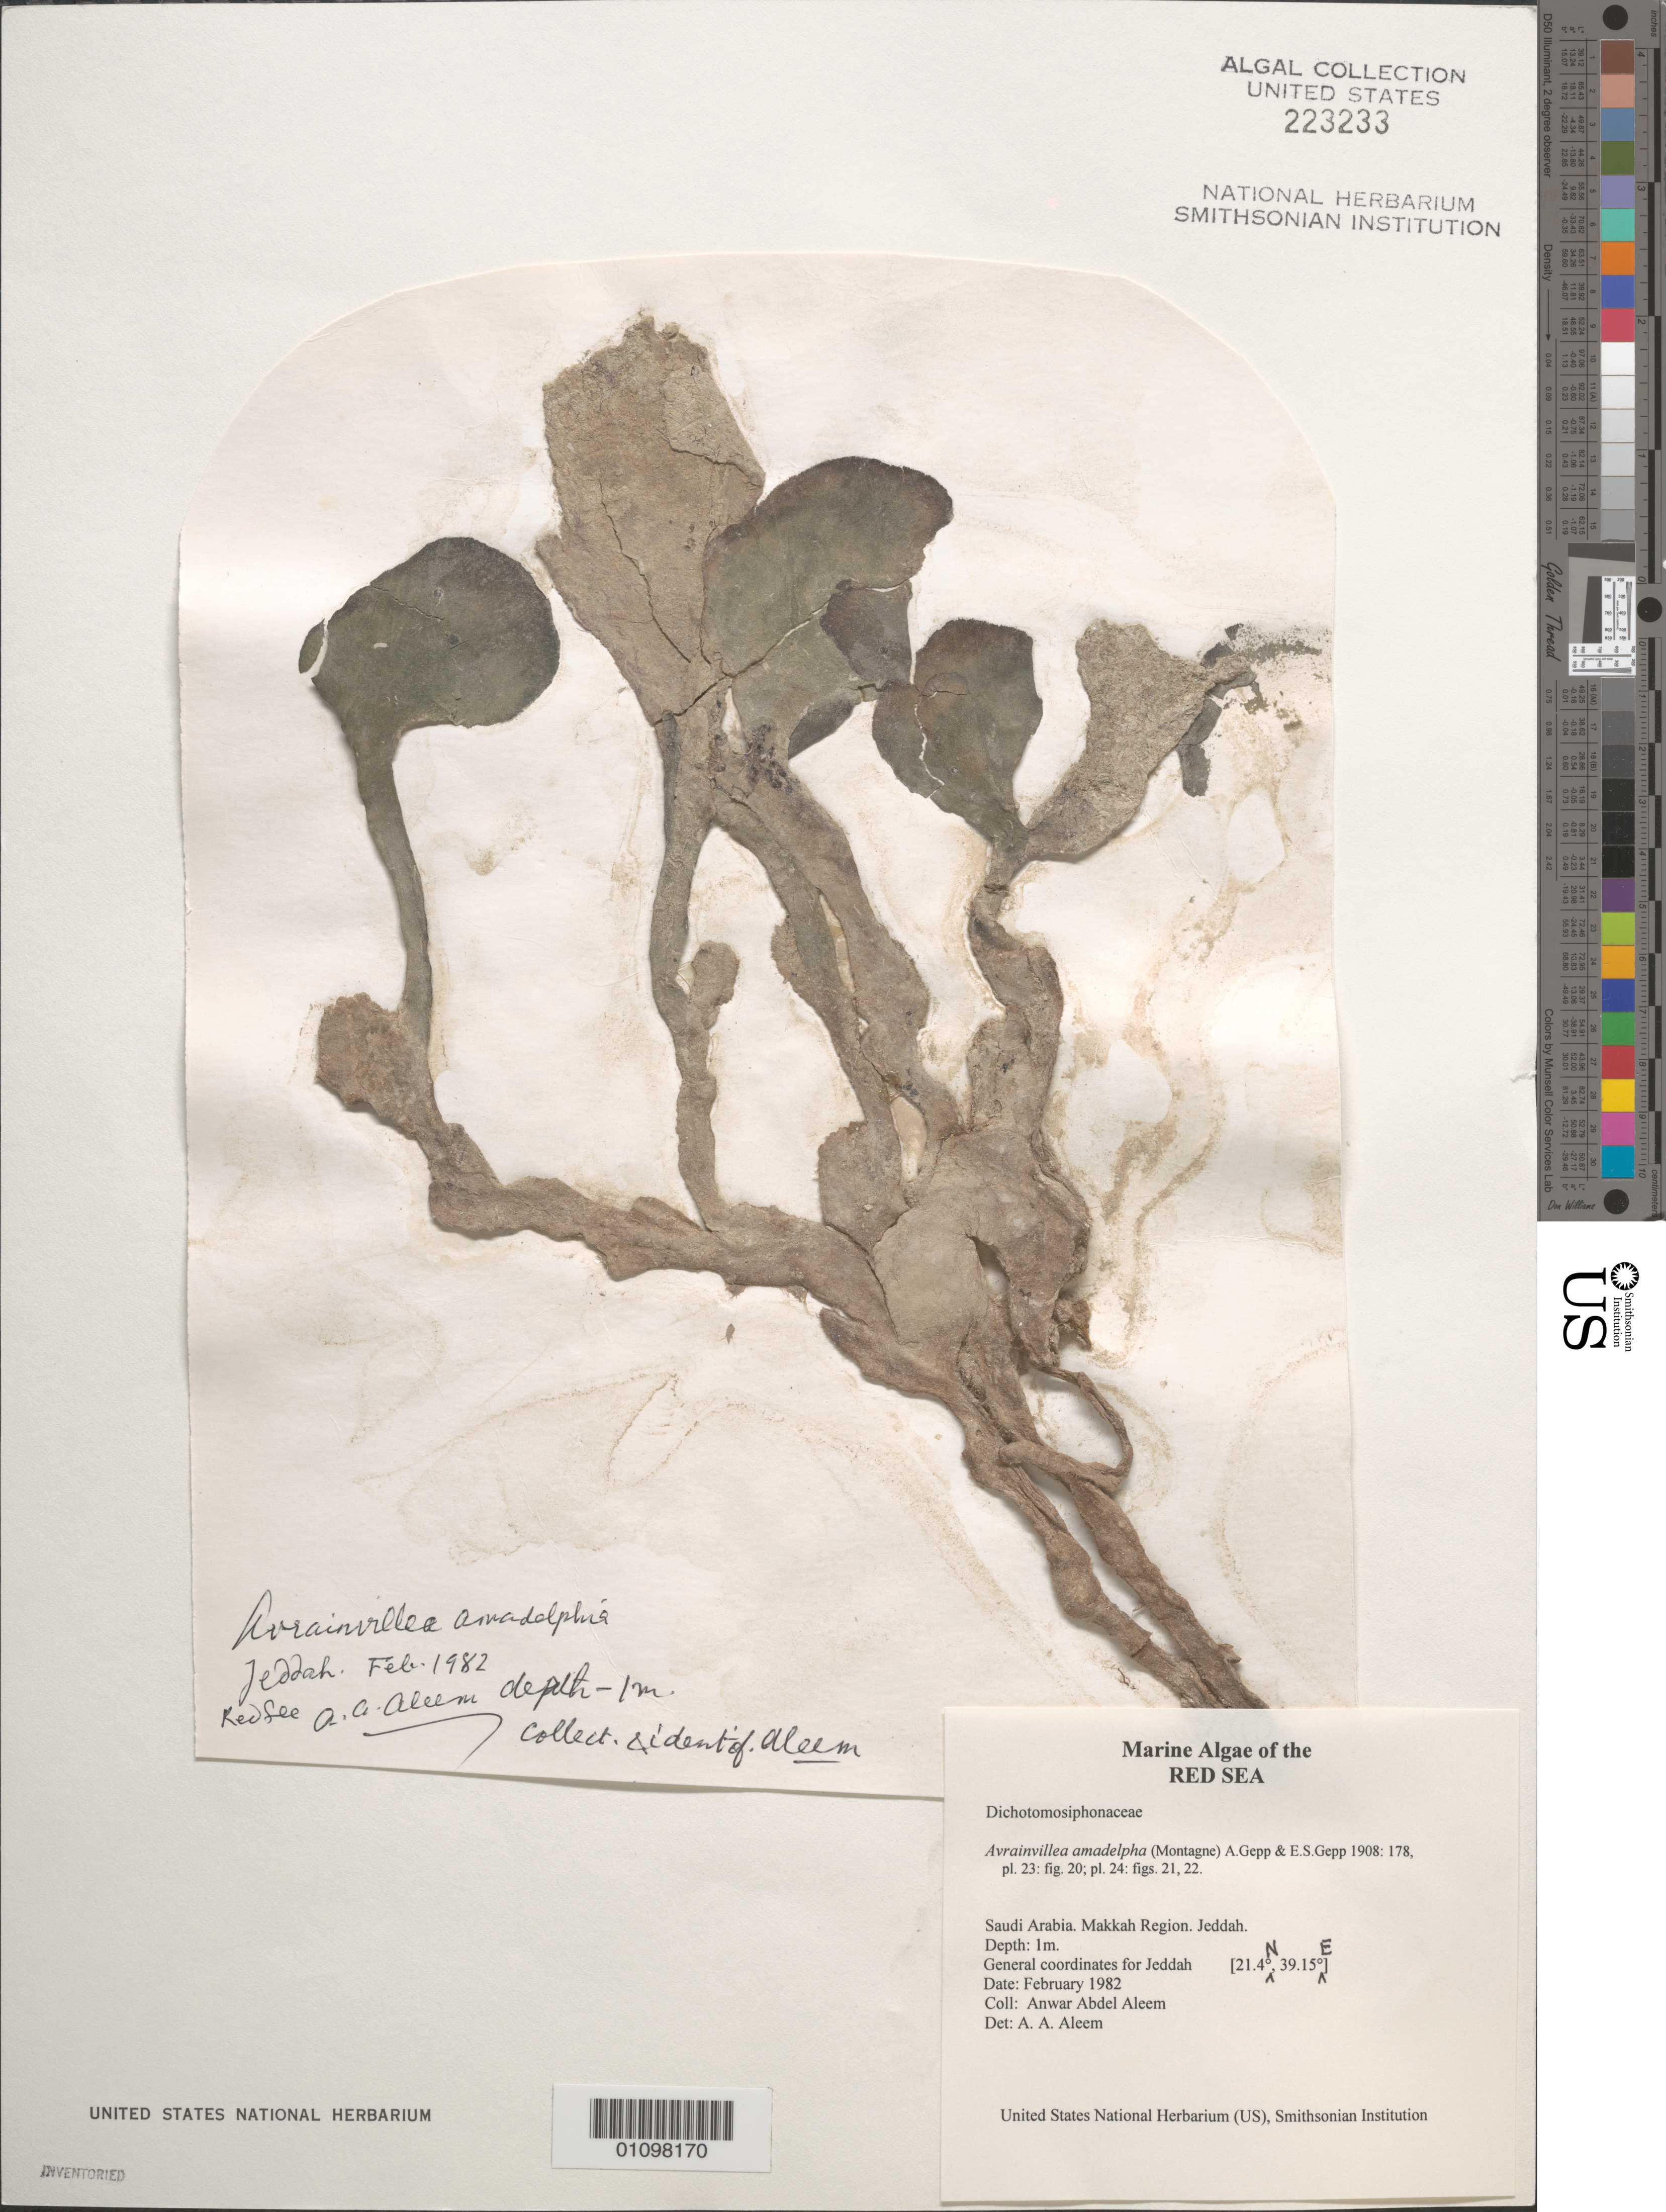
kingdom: Plantae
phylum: Chlorophyta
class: Ulvophyceae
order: Bryopsidales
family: Dichotomosiphonaceae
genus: Avrainvillea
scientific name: Avrainvillea amadelpha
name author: (Mont.) A. Gepp & E. Gepp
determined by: Aleem, A. A.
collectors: A. Aleem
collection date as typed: Feb 1982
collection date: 1982-02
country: Saudi Arabia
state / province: Makkah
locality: Jeddah, Red Sea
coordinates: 21.4 N, 39.15 E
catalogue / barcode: US 223233